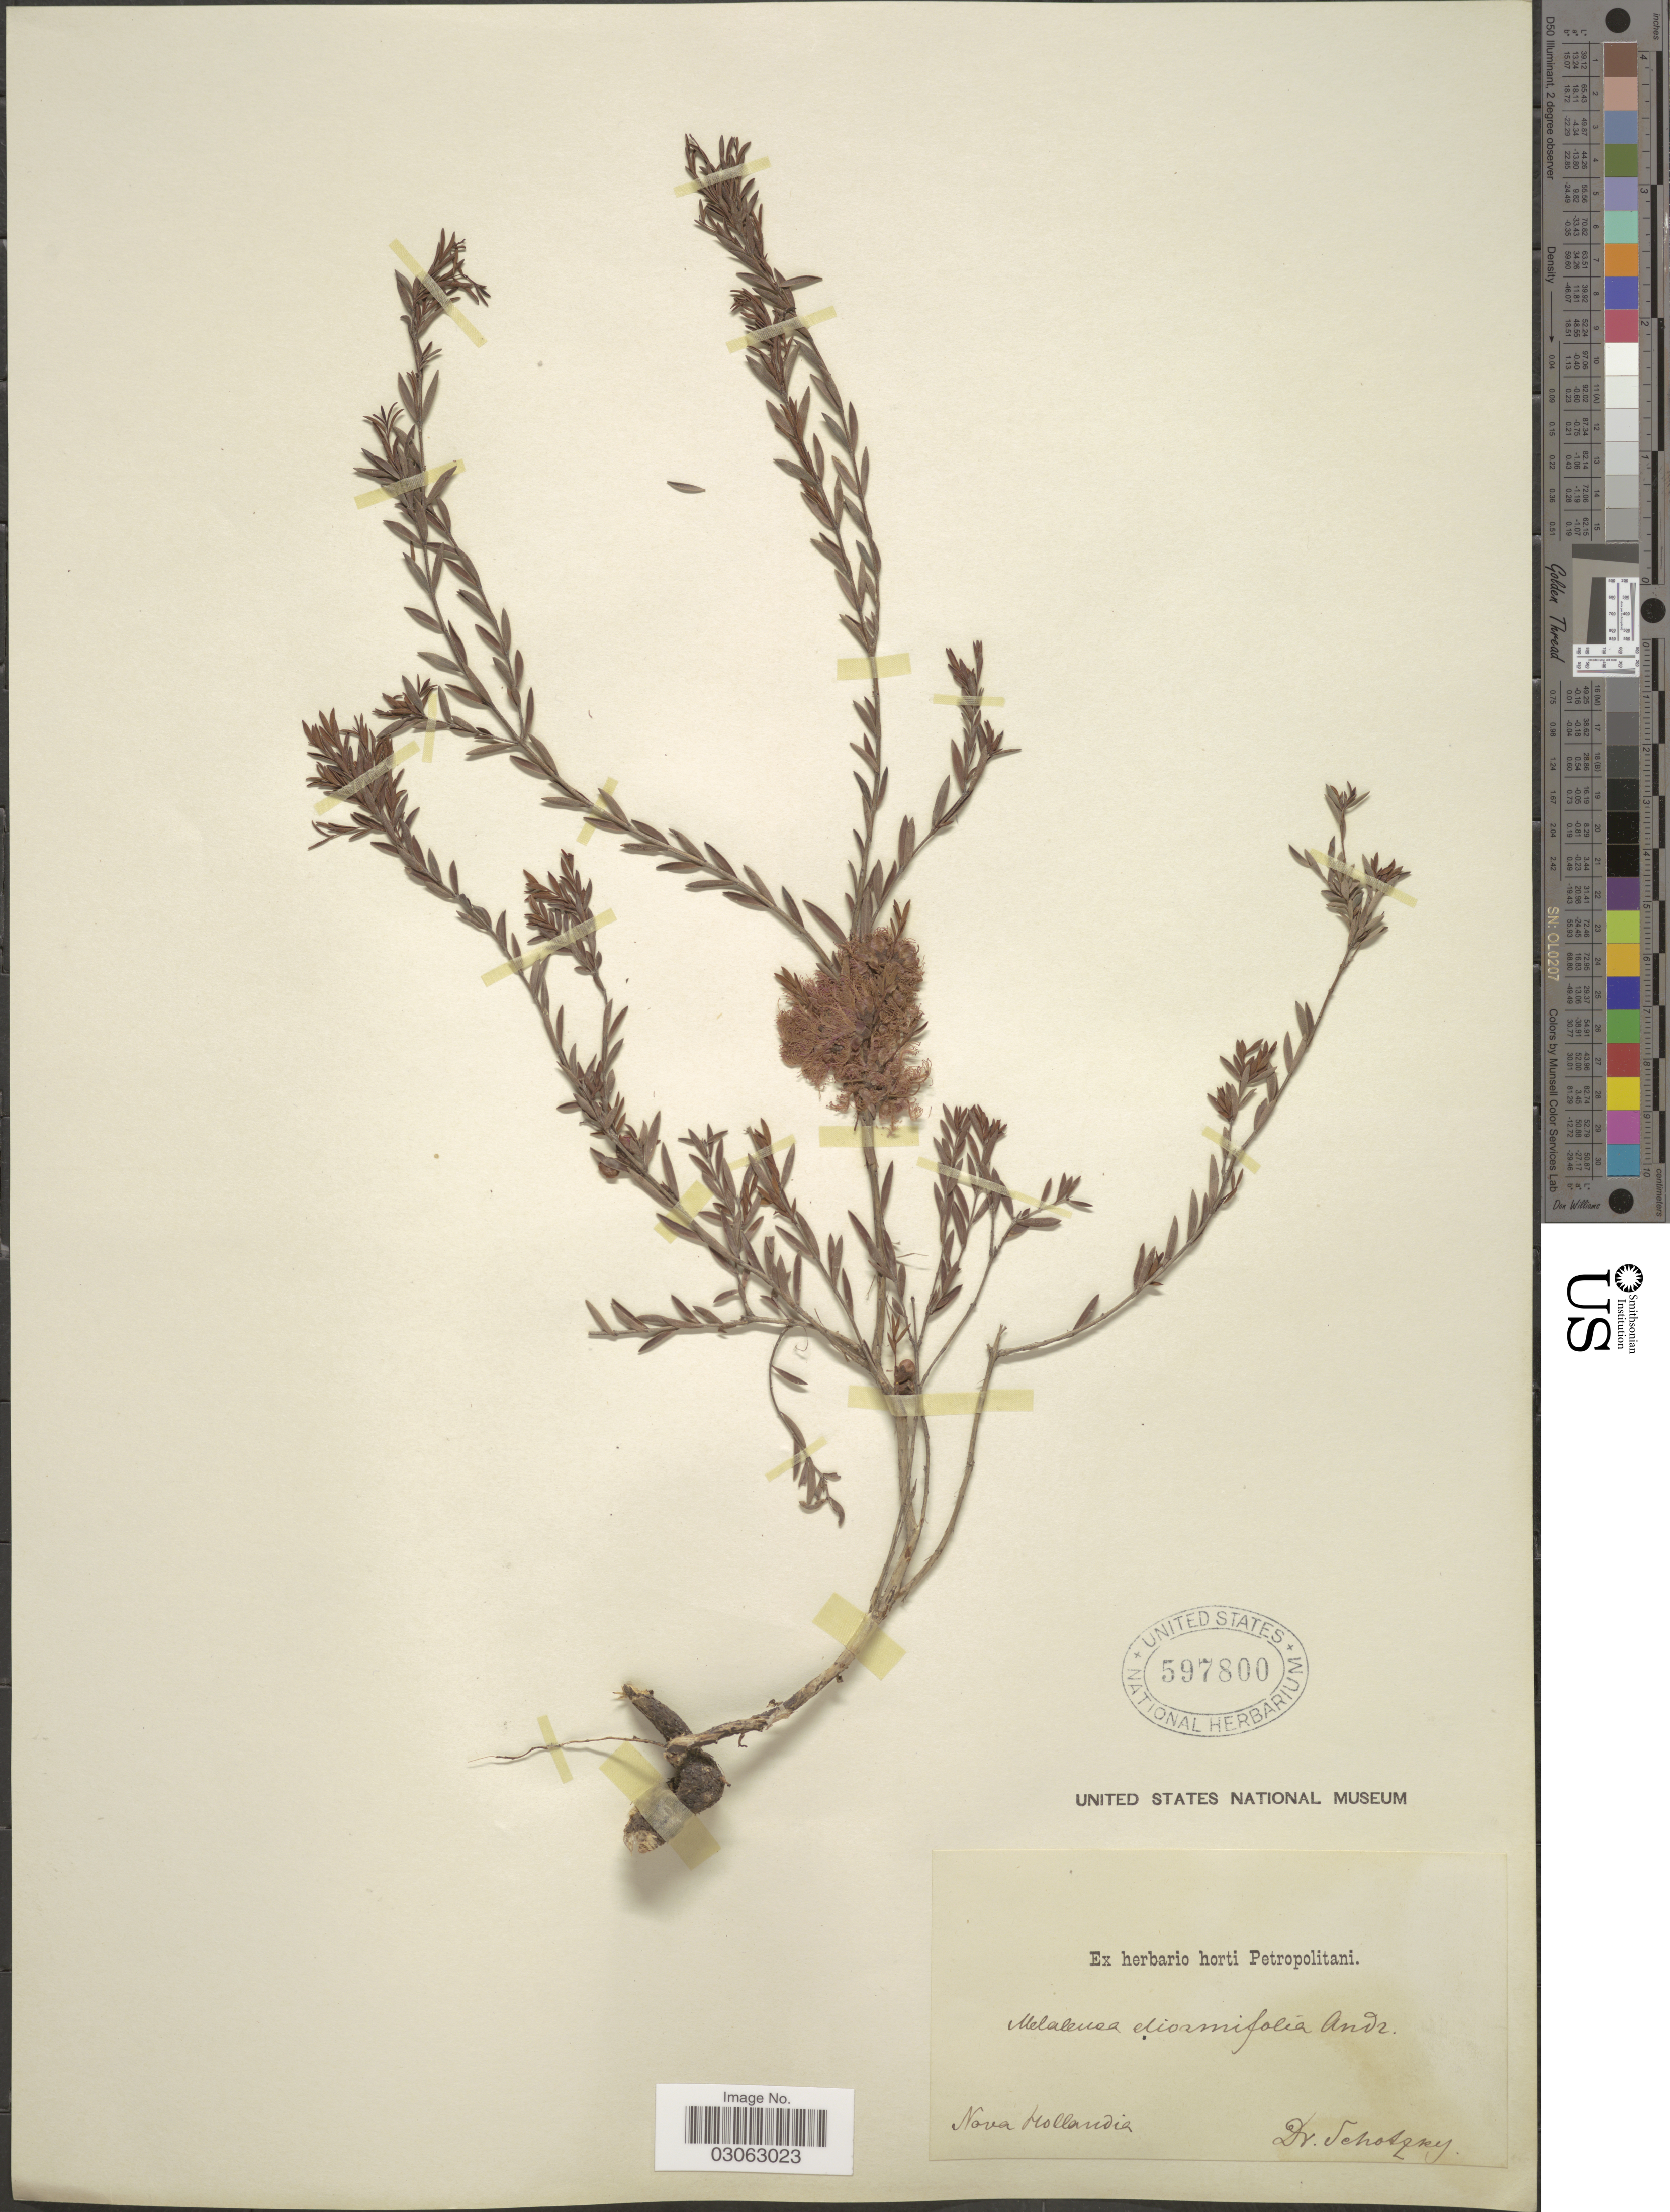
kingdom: Plantae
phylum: Tracheophyta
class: Magnoliopsida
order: Myrtales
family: Myrtaceae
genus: Melaleuca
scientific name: Melaleuca diosmifolia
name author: Andrews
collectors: Schotzky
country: Australia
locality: Nova Hollandia.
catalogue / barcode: US 597800